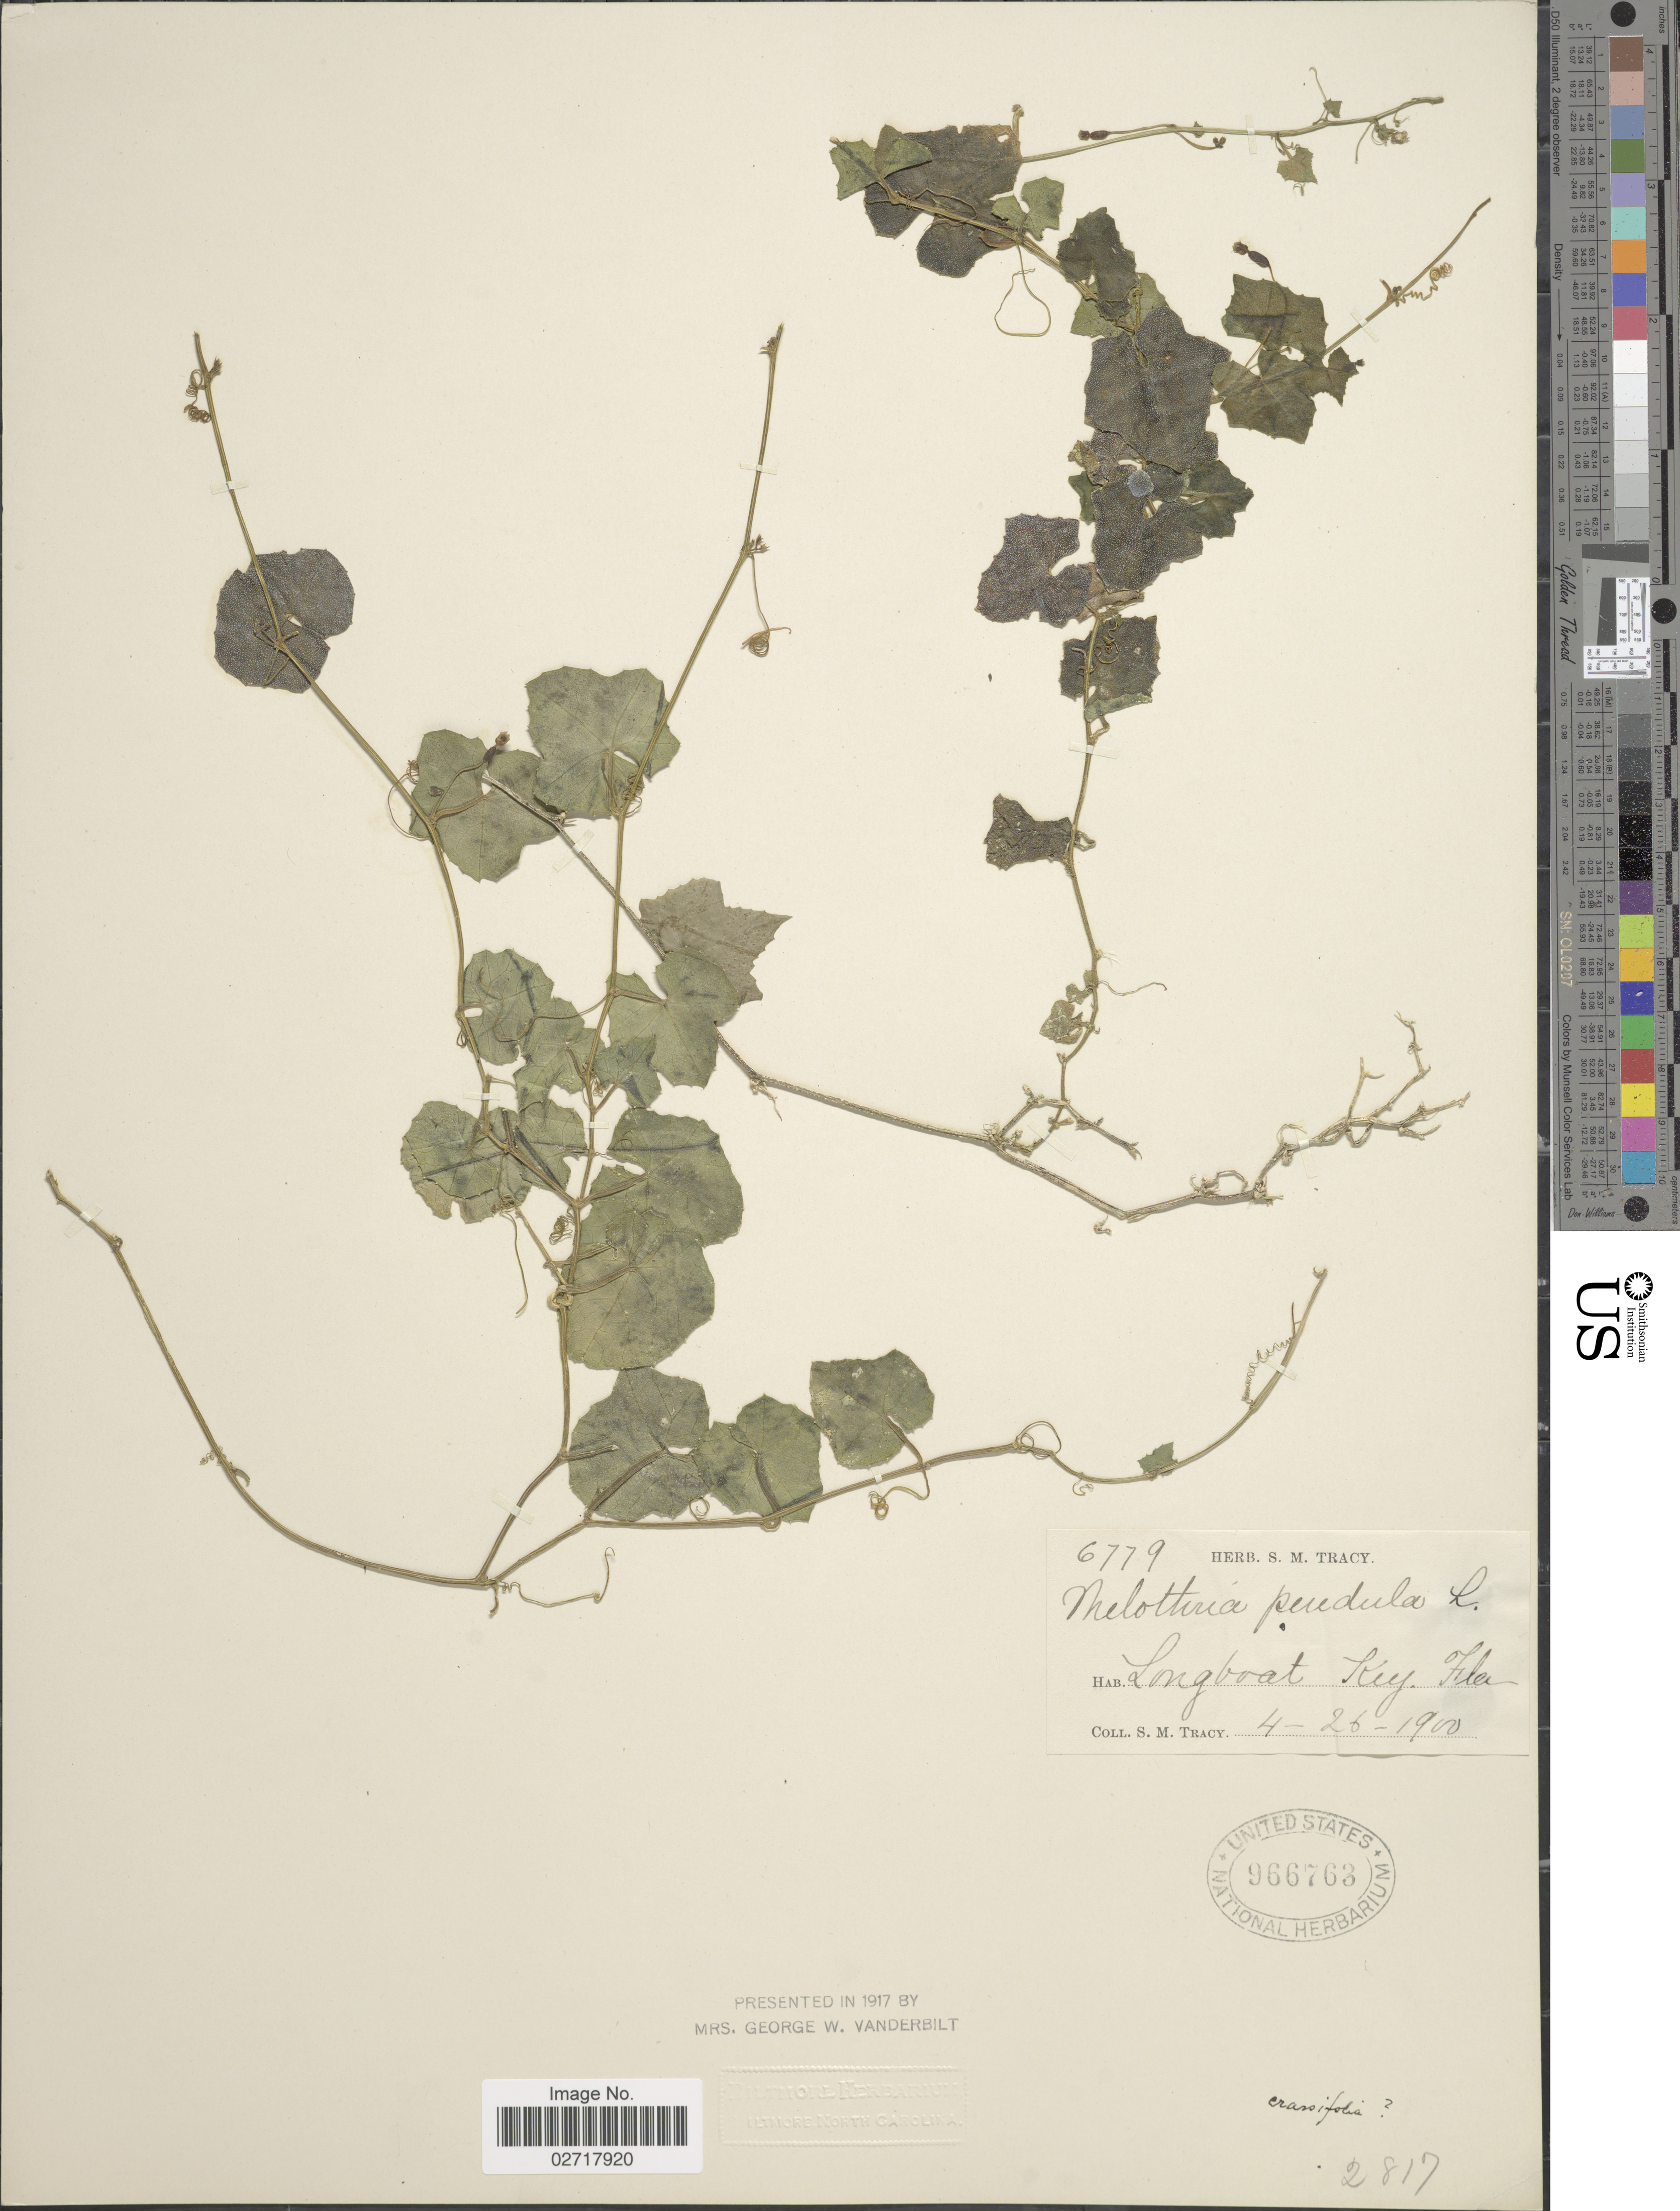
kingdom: Plantae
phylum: Tracheophyta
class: Magnoliopsida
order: Cucurbitales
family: Cucurbitaceae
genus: Melothria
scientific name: Melothria pendula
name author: L.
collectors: S. M. Tracy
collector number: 6779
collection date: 1900-04-26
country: United States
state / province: Florida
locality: Longboat Key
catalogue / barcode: US 966763